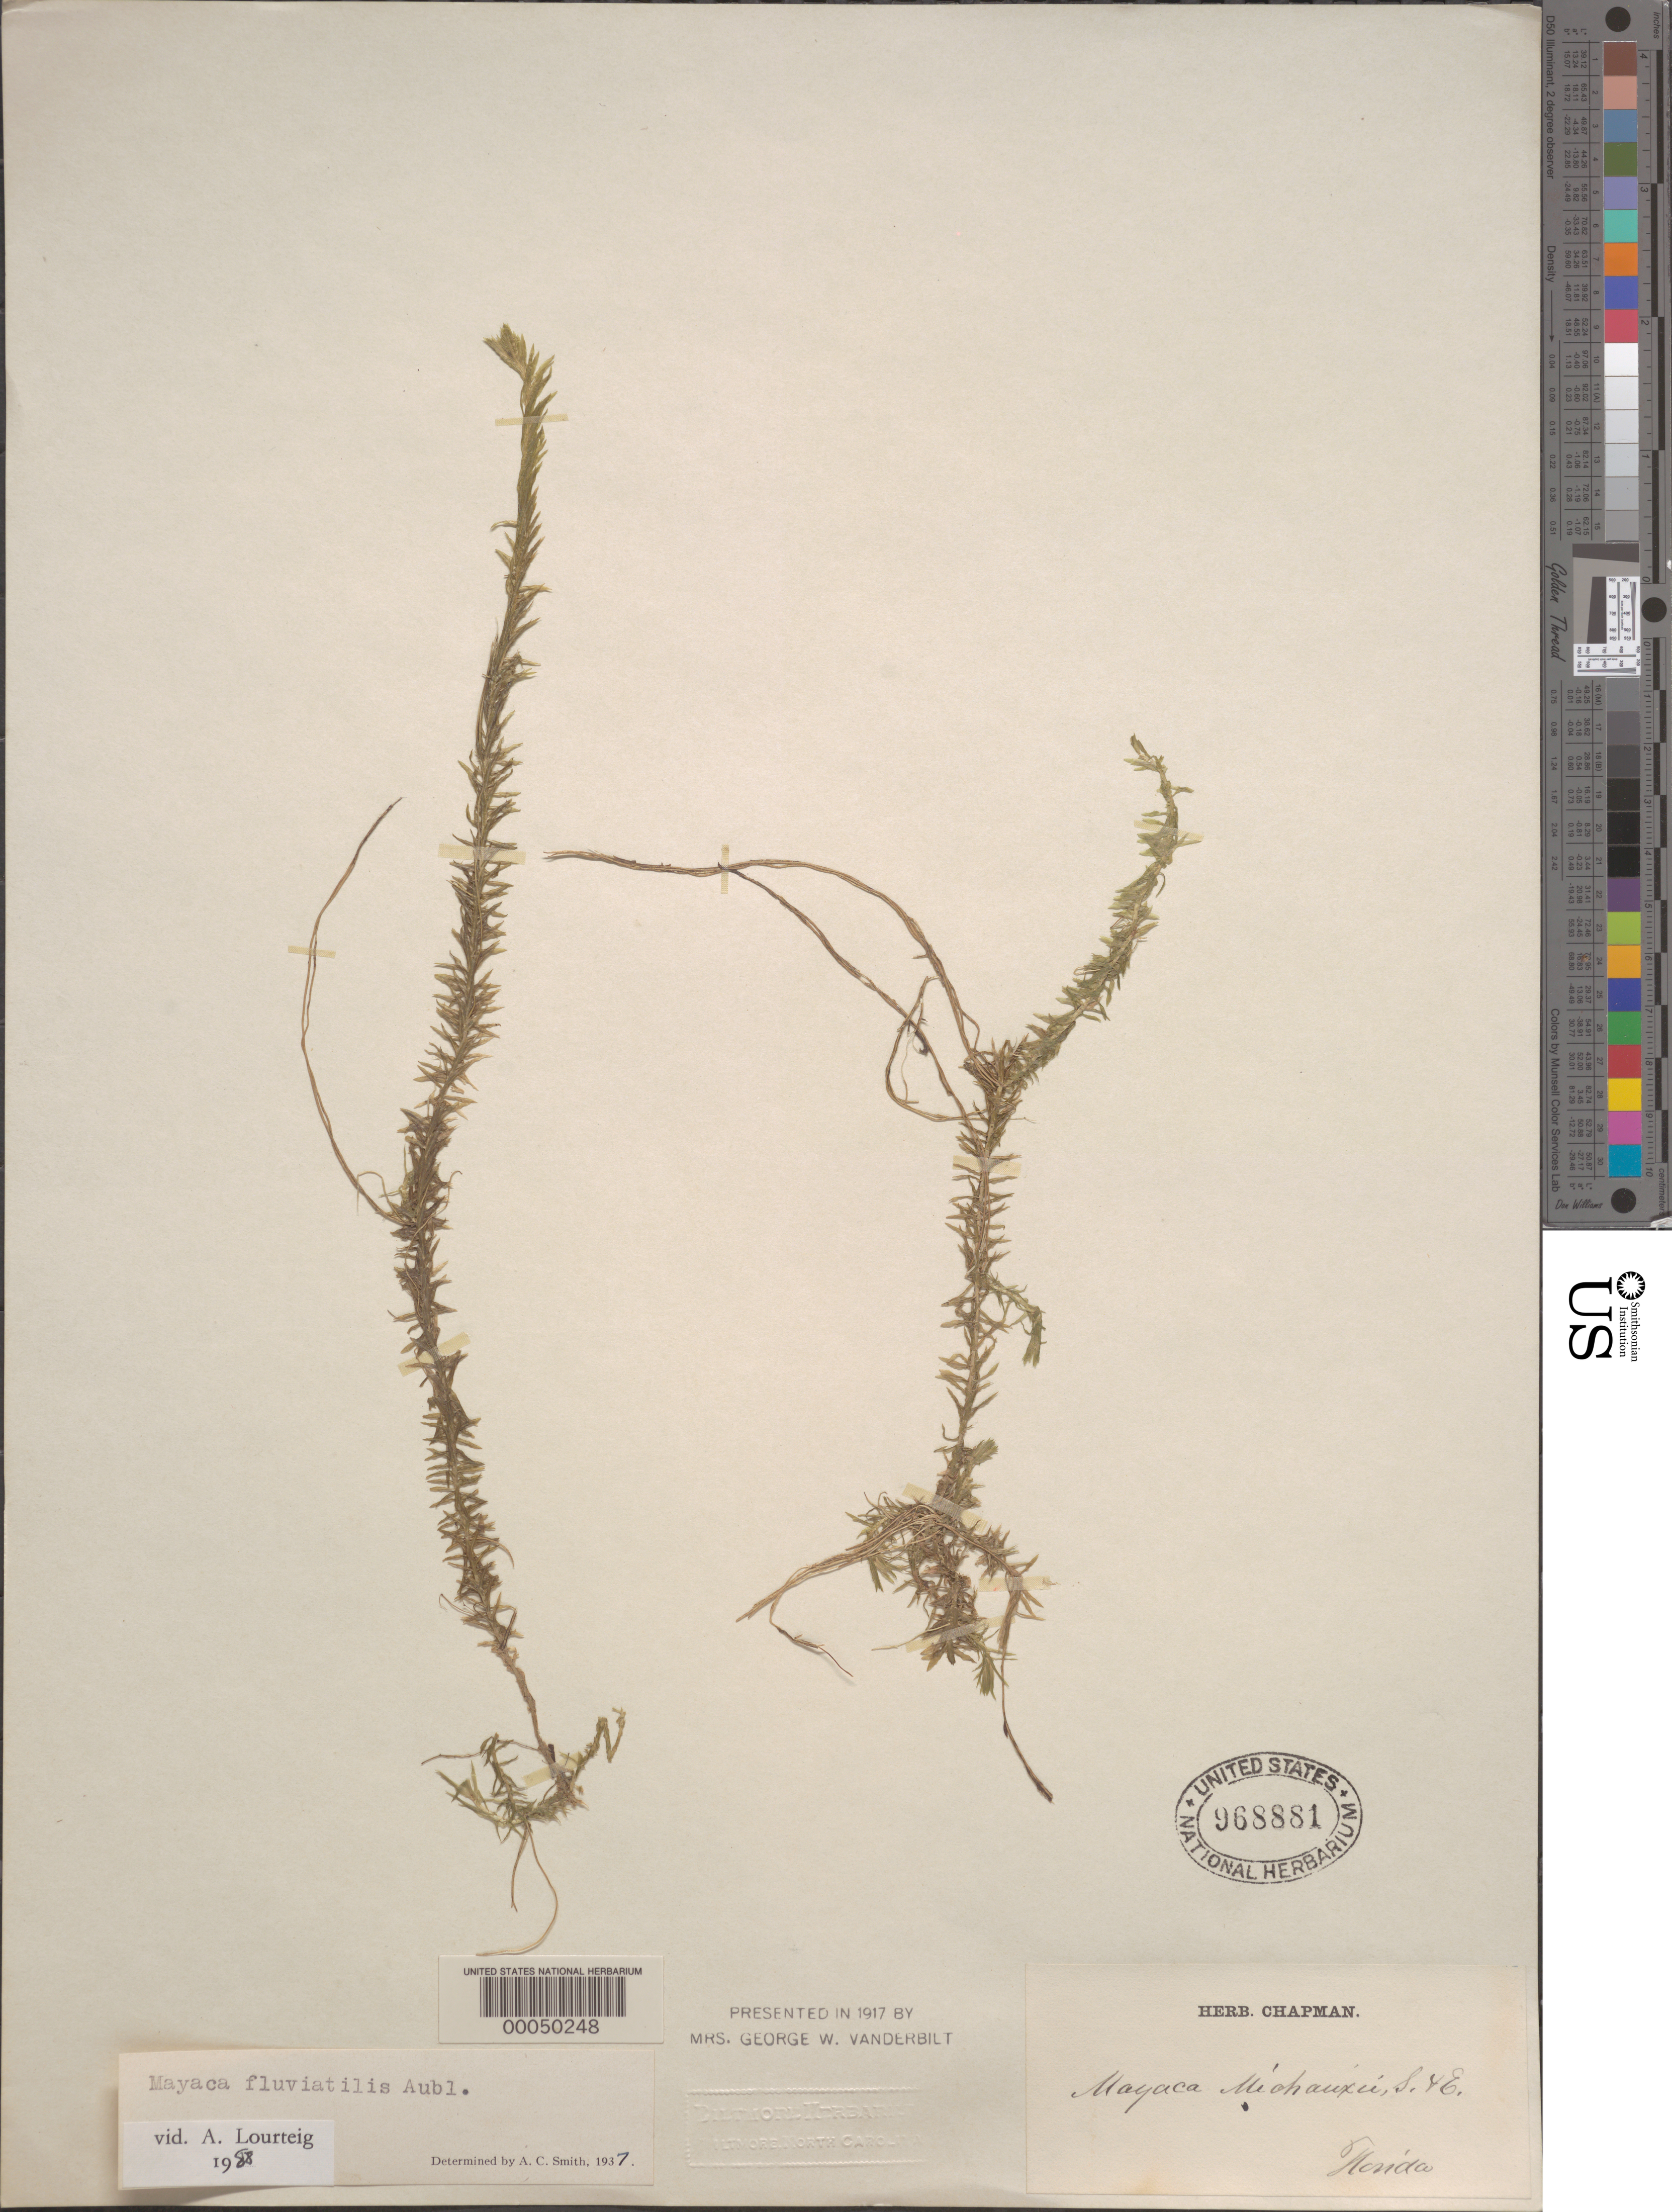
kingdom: Plantae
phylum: Tracheophyta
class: Liliopsida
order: Poales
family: Mayacaceae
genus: Mayaca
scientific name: Mayaca fluviatilis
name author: Aubl.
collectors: ex herb. A.W. Chapman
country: United States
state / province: Florida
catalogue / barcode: US 968881